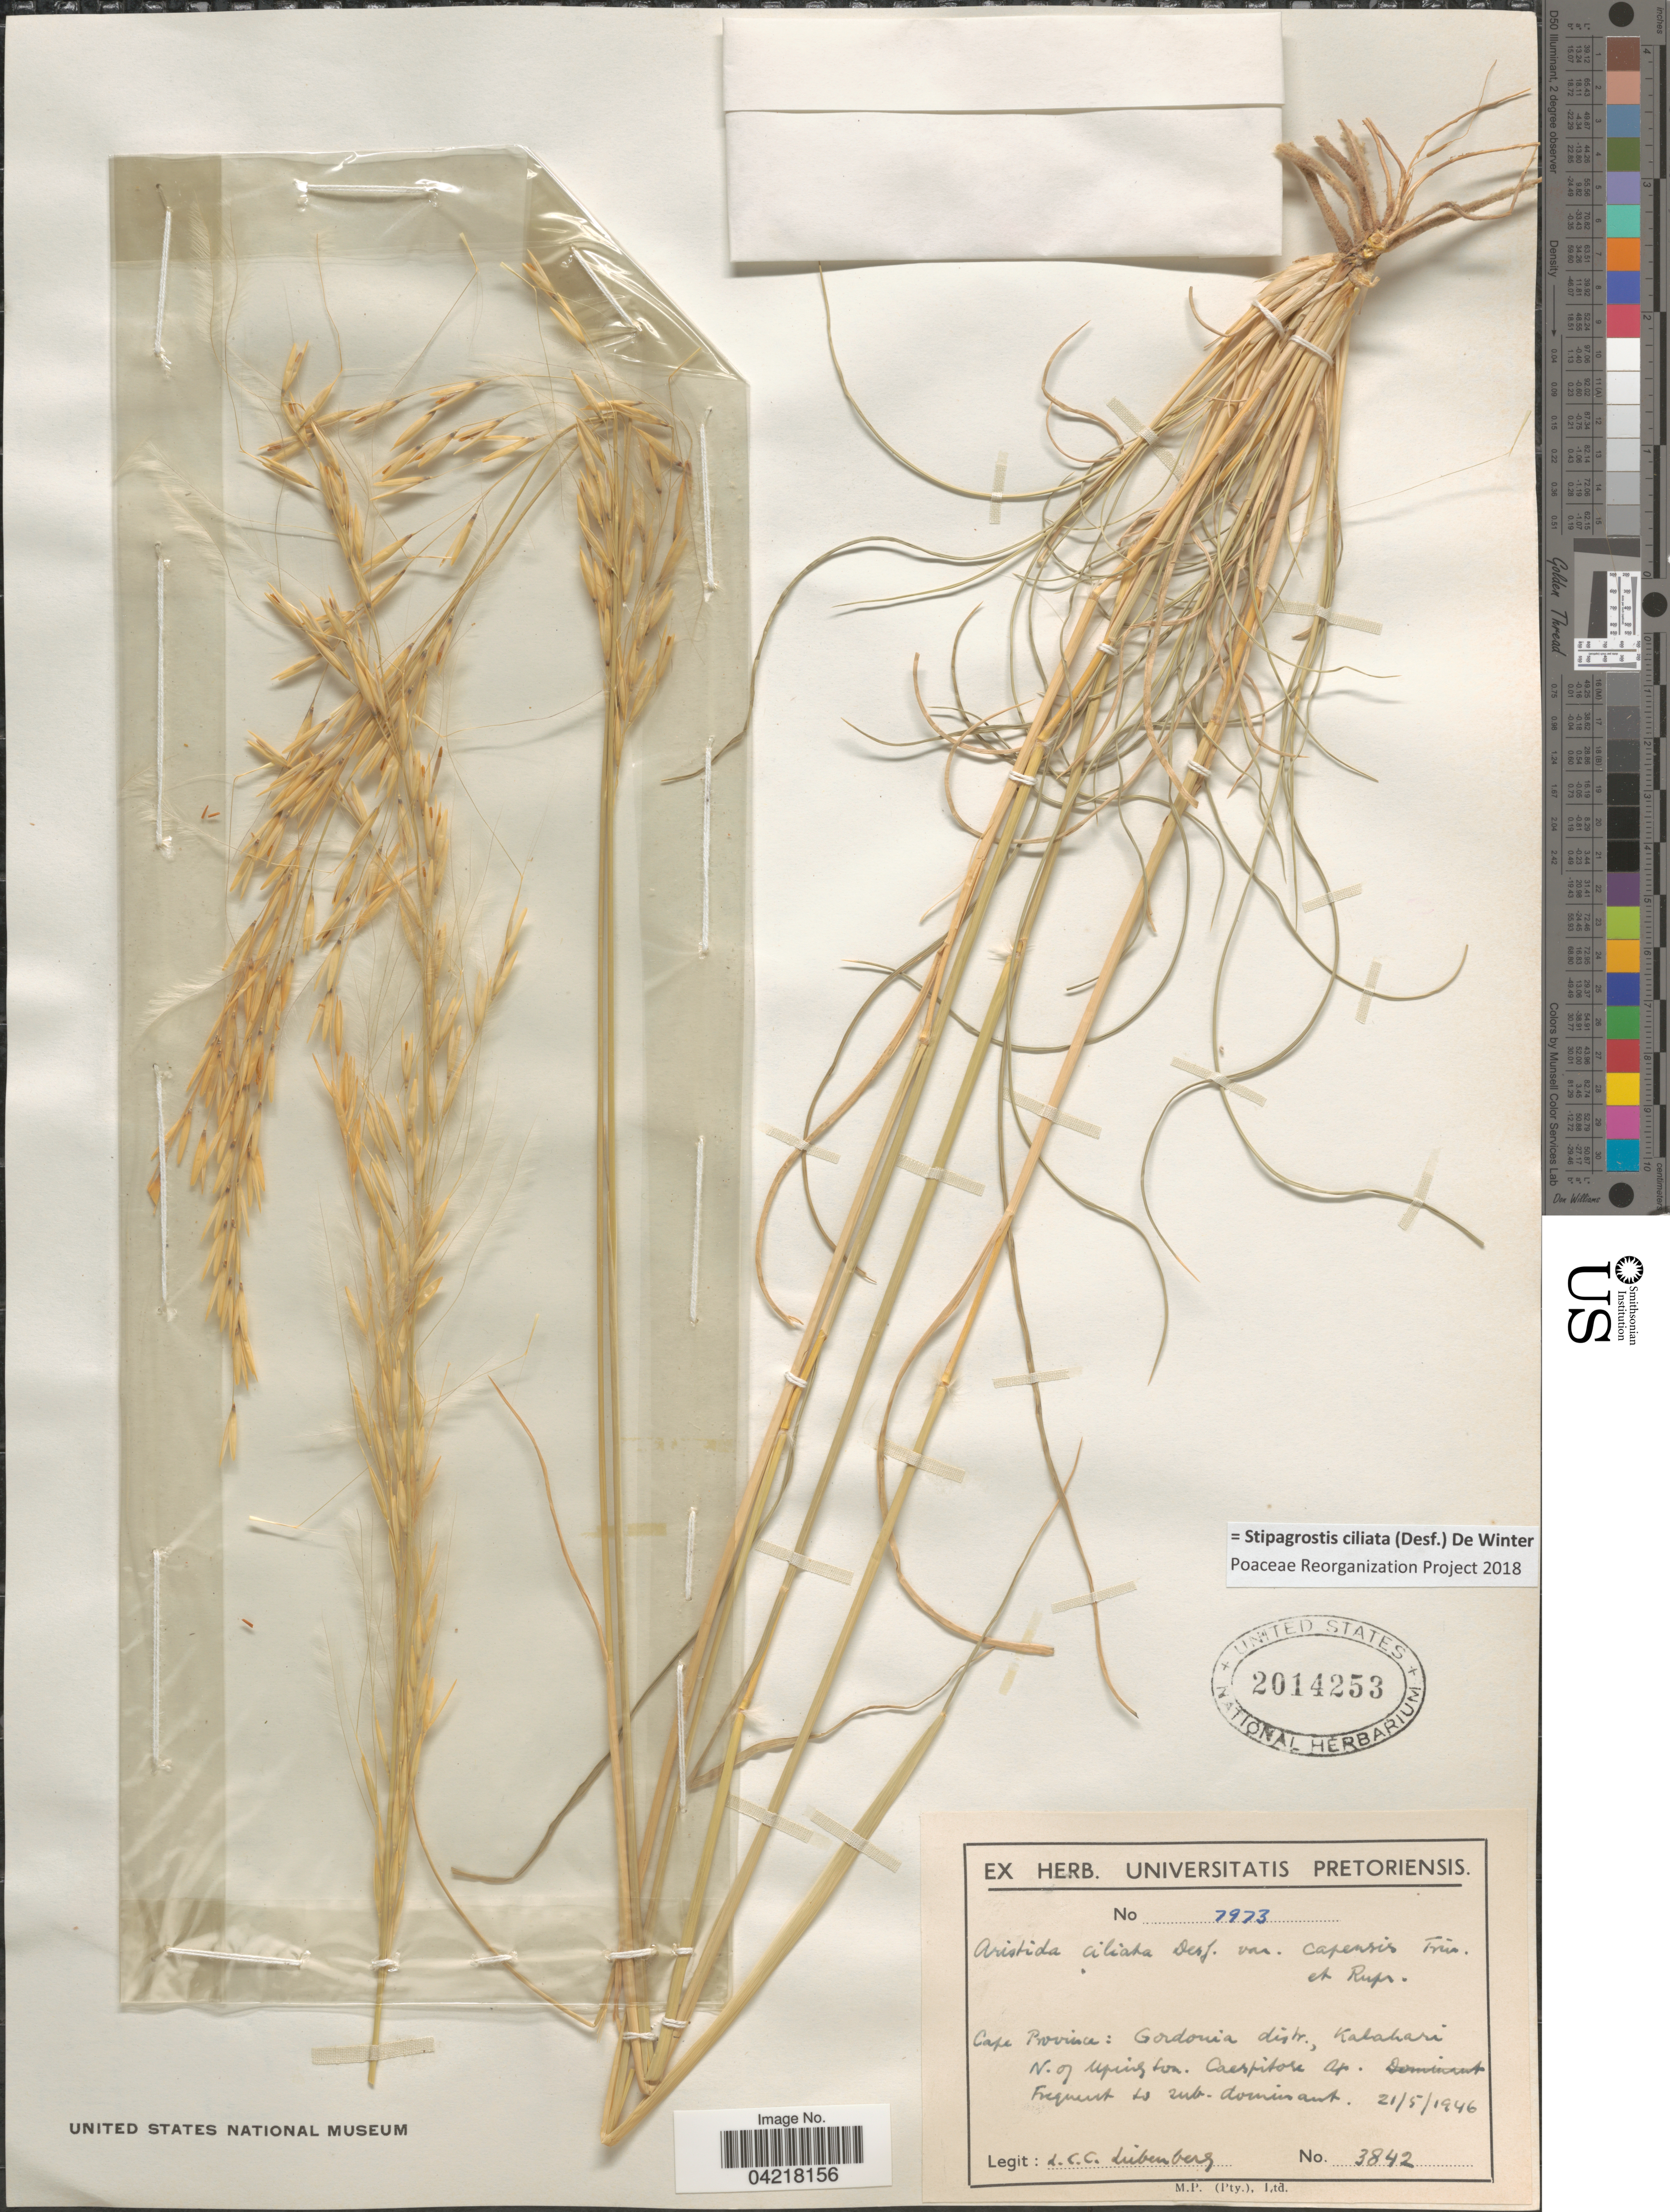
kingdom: Plantae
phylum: Tracheophyta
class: Liliopsida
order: Poales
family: Poaceae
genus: Stipagrostis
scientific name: Stipagrostis ciliata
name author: (Desf.) De Winter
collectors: L. Liebenberg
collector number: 3842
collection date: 1946-05-21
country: South Africa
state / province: Northern Cape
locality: Gordonia distr., Kalahari N. of Upington. Caespitose Ap.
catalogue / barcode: US 2014253